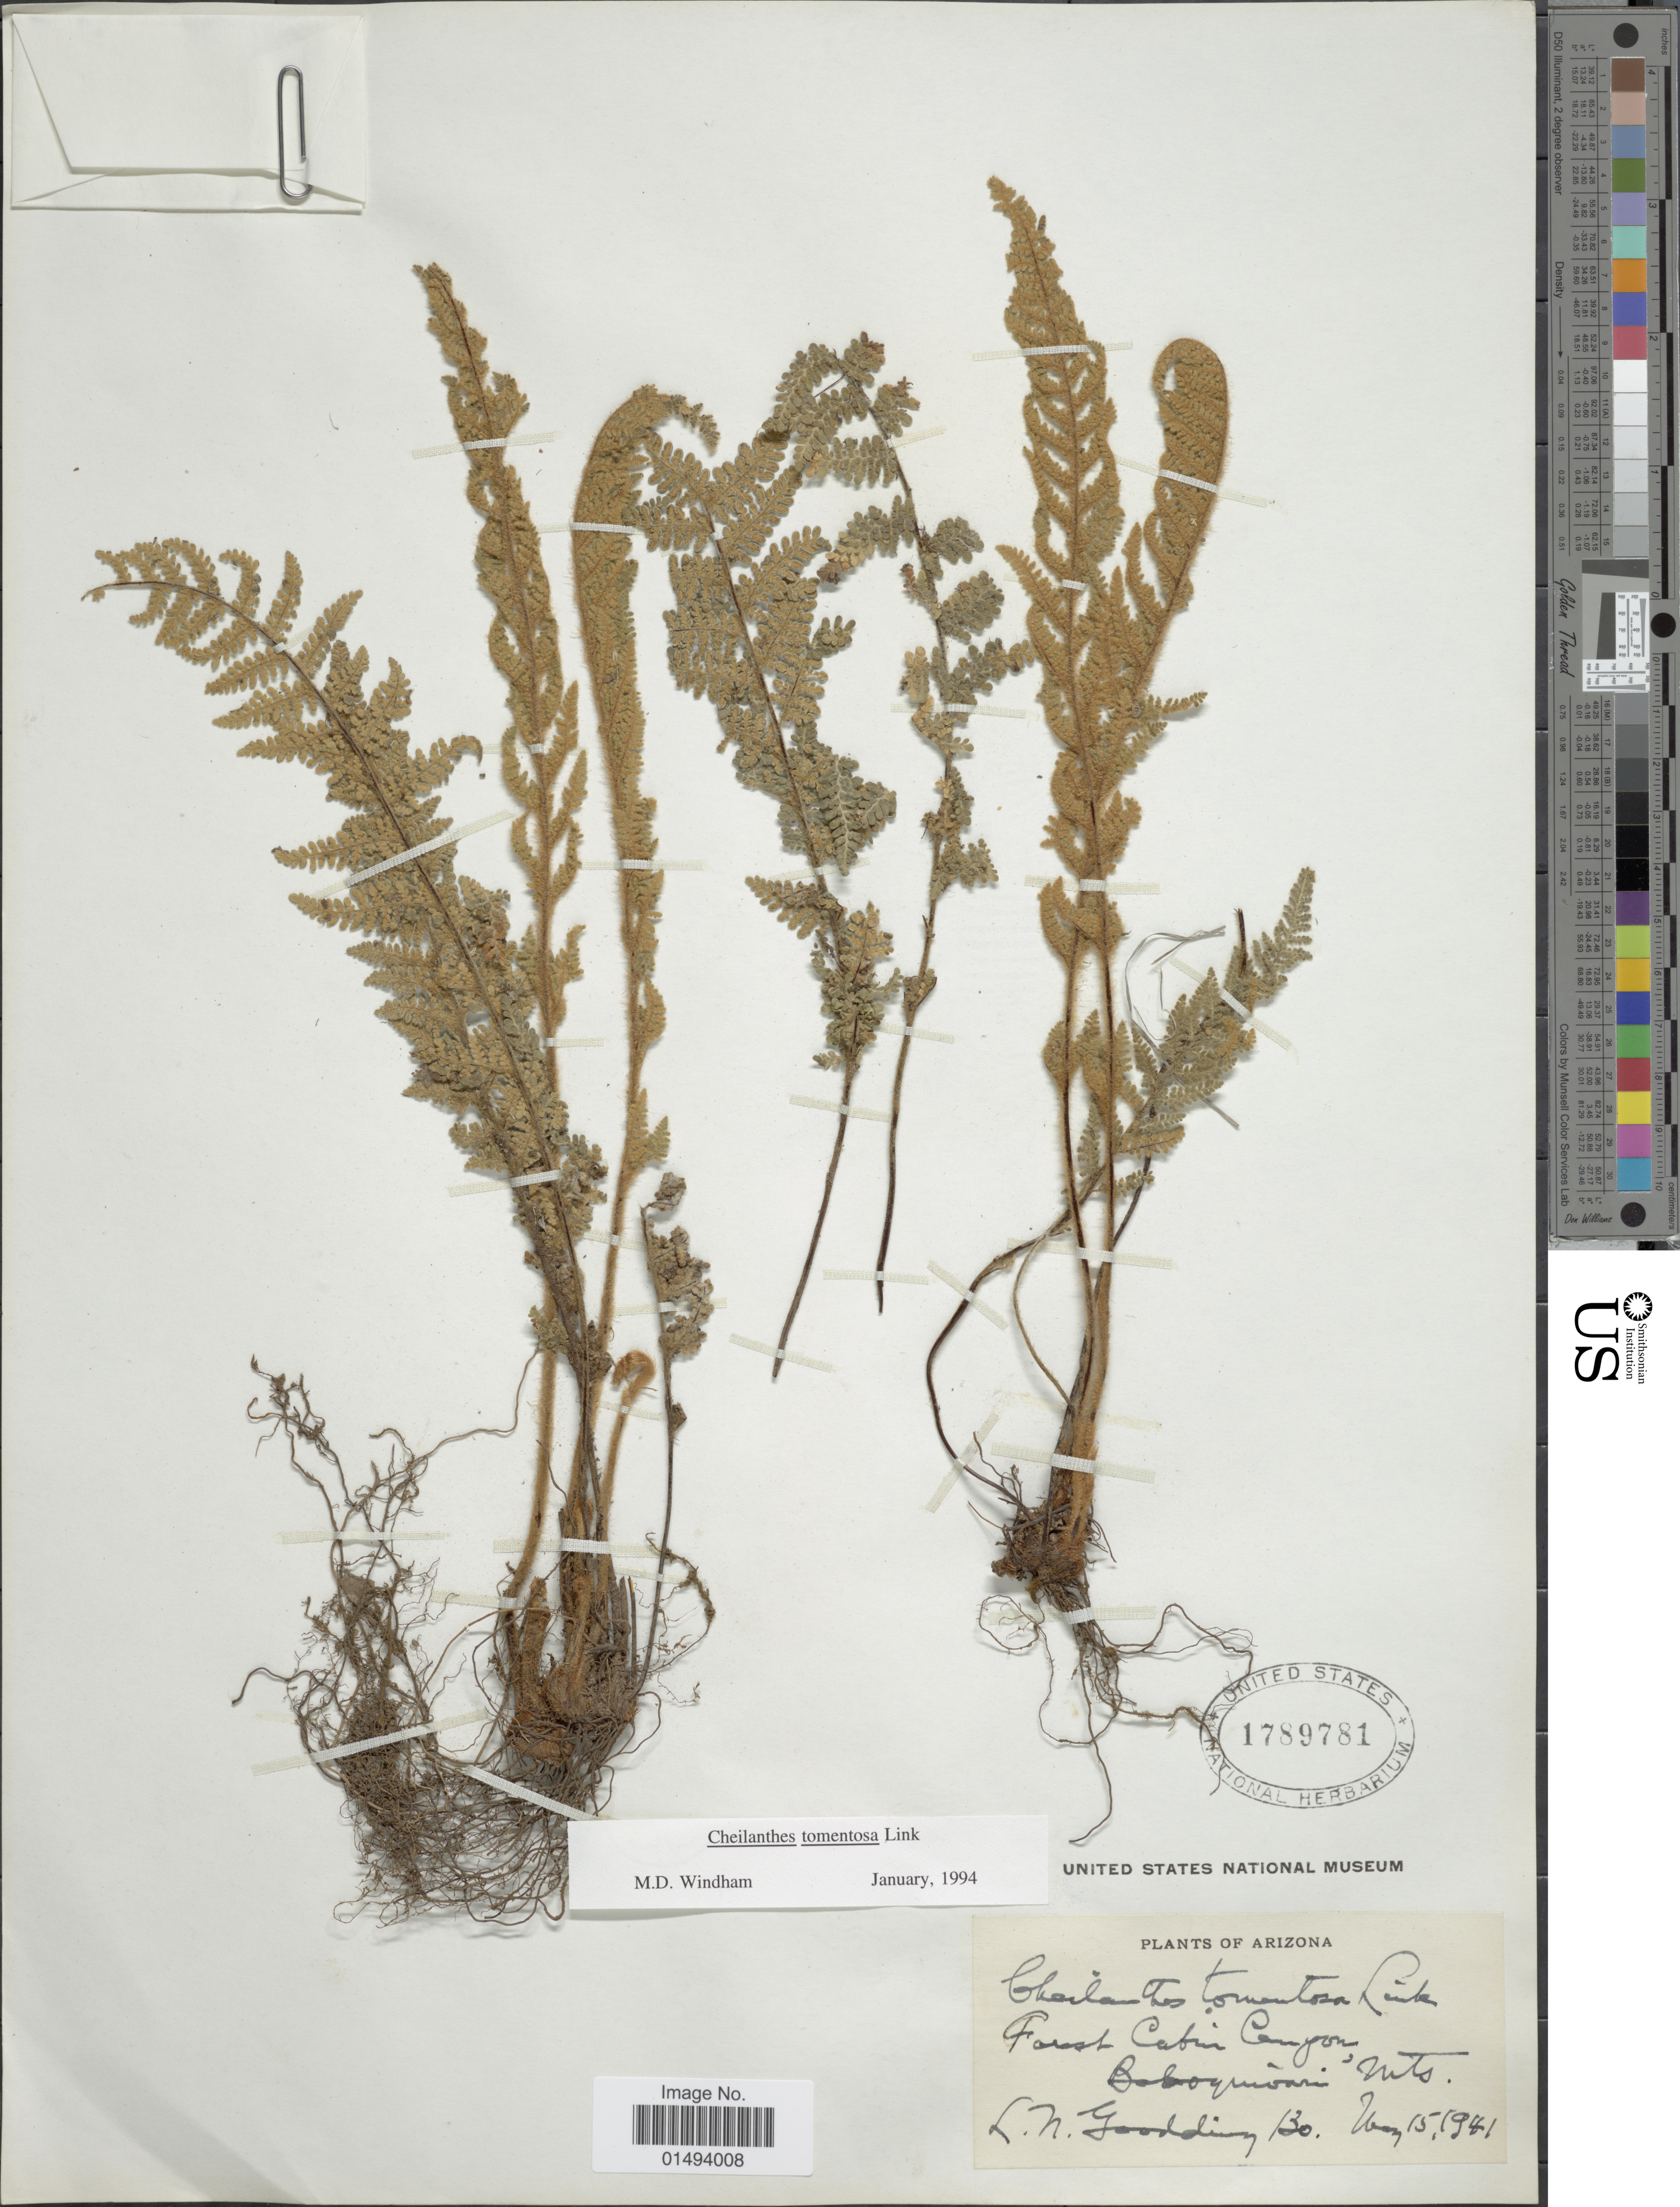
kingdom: Plantae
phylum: Tracheophyta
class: Polypodiopsida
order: Polypodiales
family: Pteridaceae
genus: Myriopteris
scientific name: Myriopteris tomentosa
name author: (Link) Fée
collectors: L. N. Goodding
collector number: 130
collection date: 1941-05-15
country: United States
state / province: Arizona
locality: Arizona, Forest Cabin Canyon, Baboquivari Mts.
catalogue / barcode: US 1789781